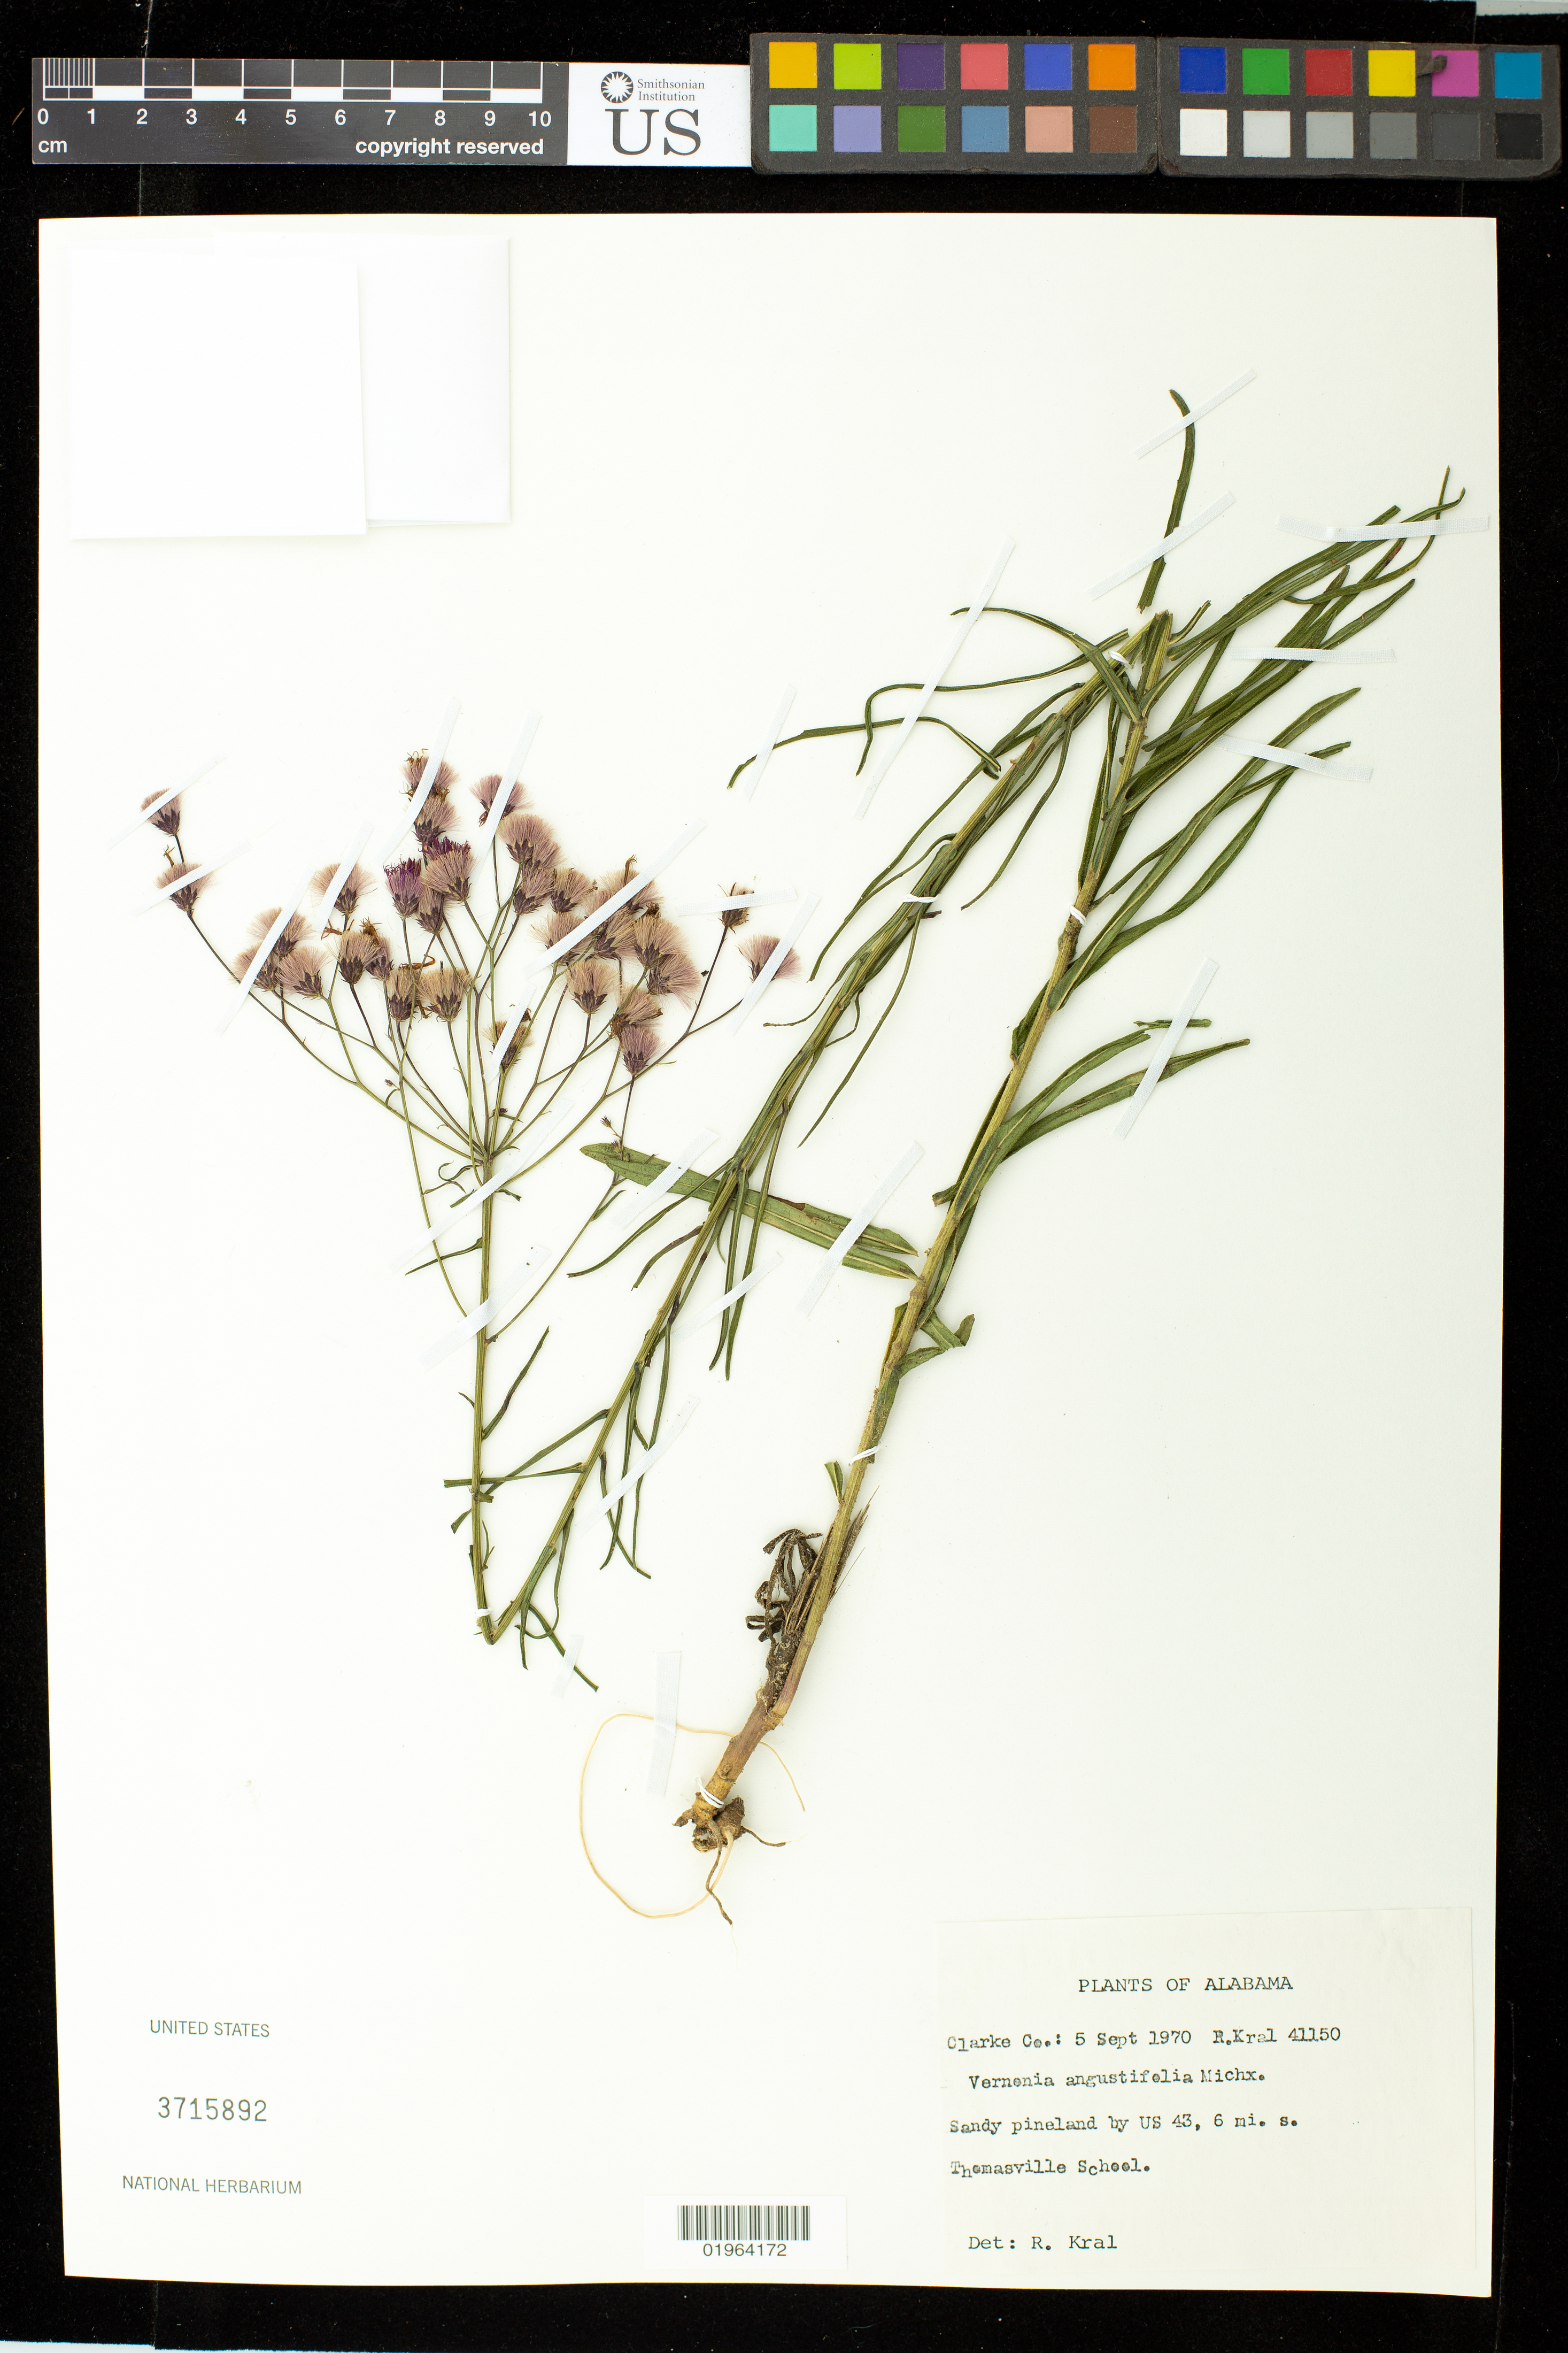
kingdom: Plantae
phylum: Tracheophyta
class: Magnoliopsida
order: Asterales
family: Asteraceae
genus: Vernonia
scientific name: Vernonia angustifolia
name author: Michx.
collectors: R. Kral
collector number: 41150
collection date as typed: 5 Sep 1970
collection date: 1970-09-05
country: United States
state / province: Alabama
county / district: Clarke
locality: by US 43, 6 mi. s. Thomasville School.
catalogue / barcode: US 3715892